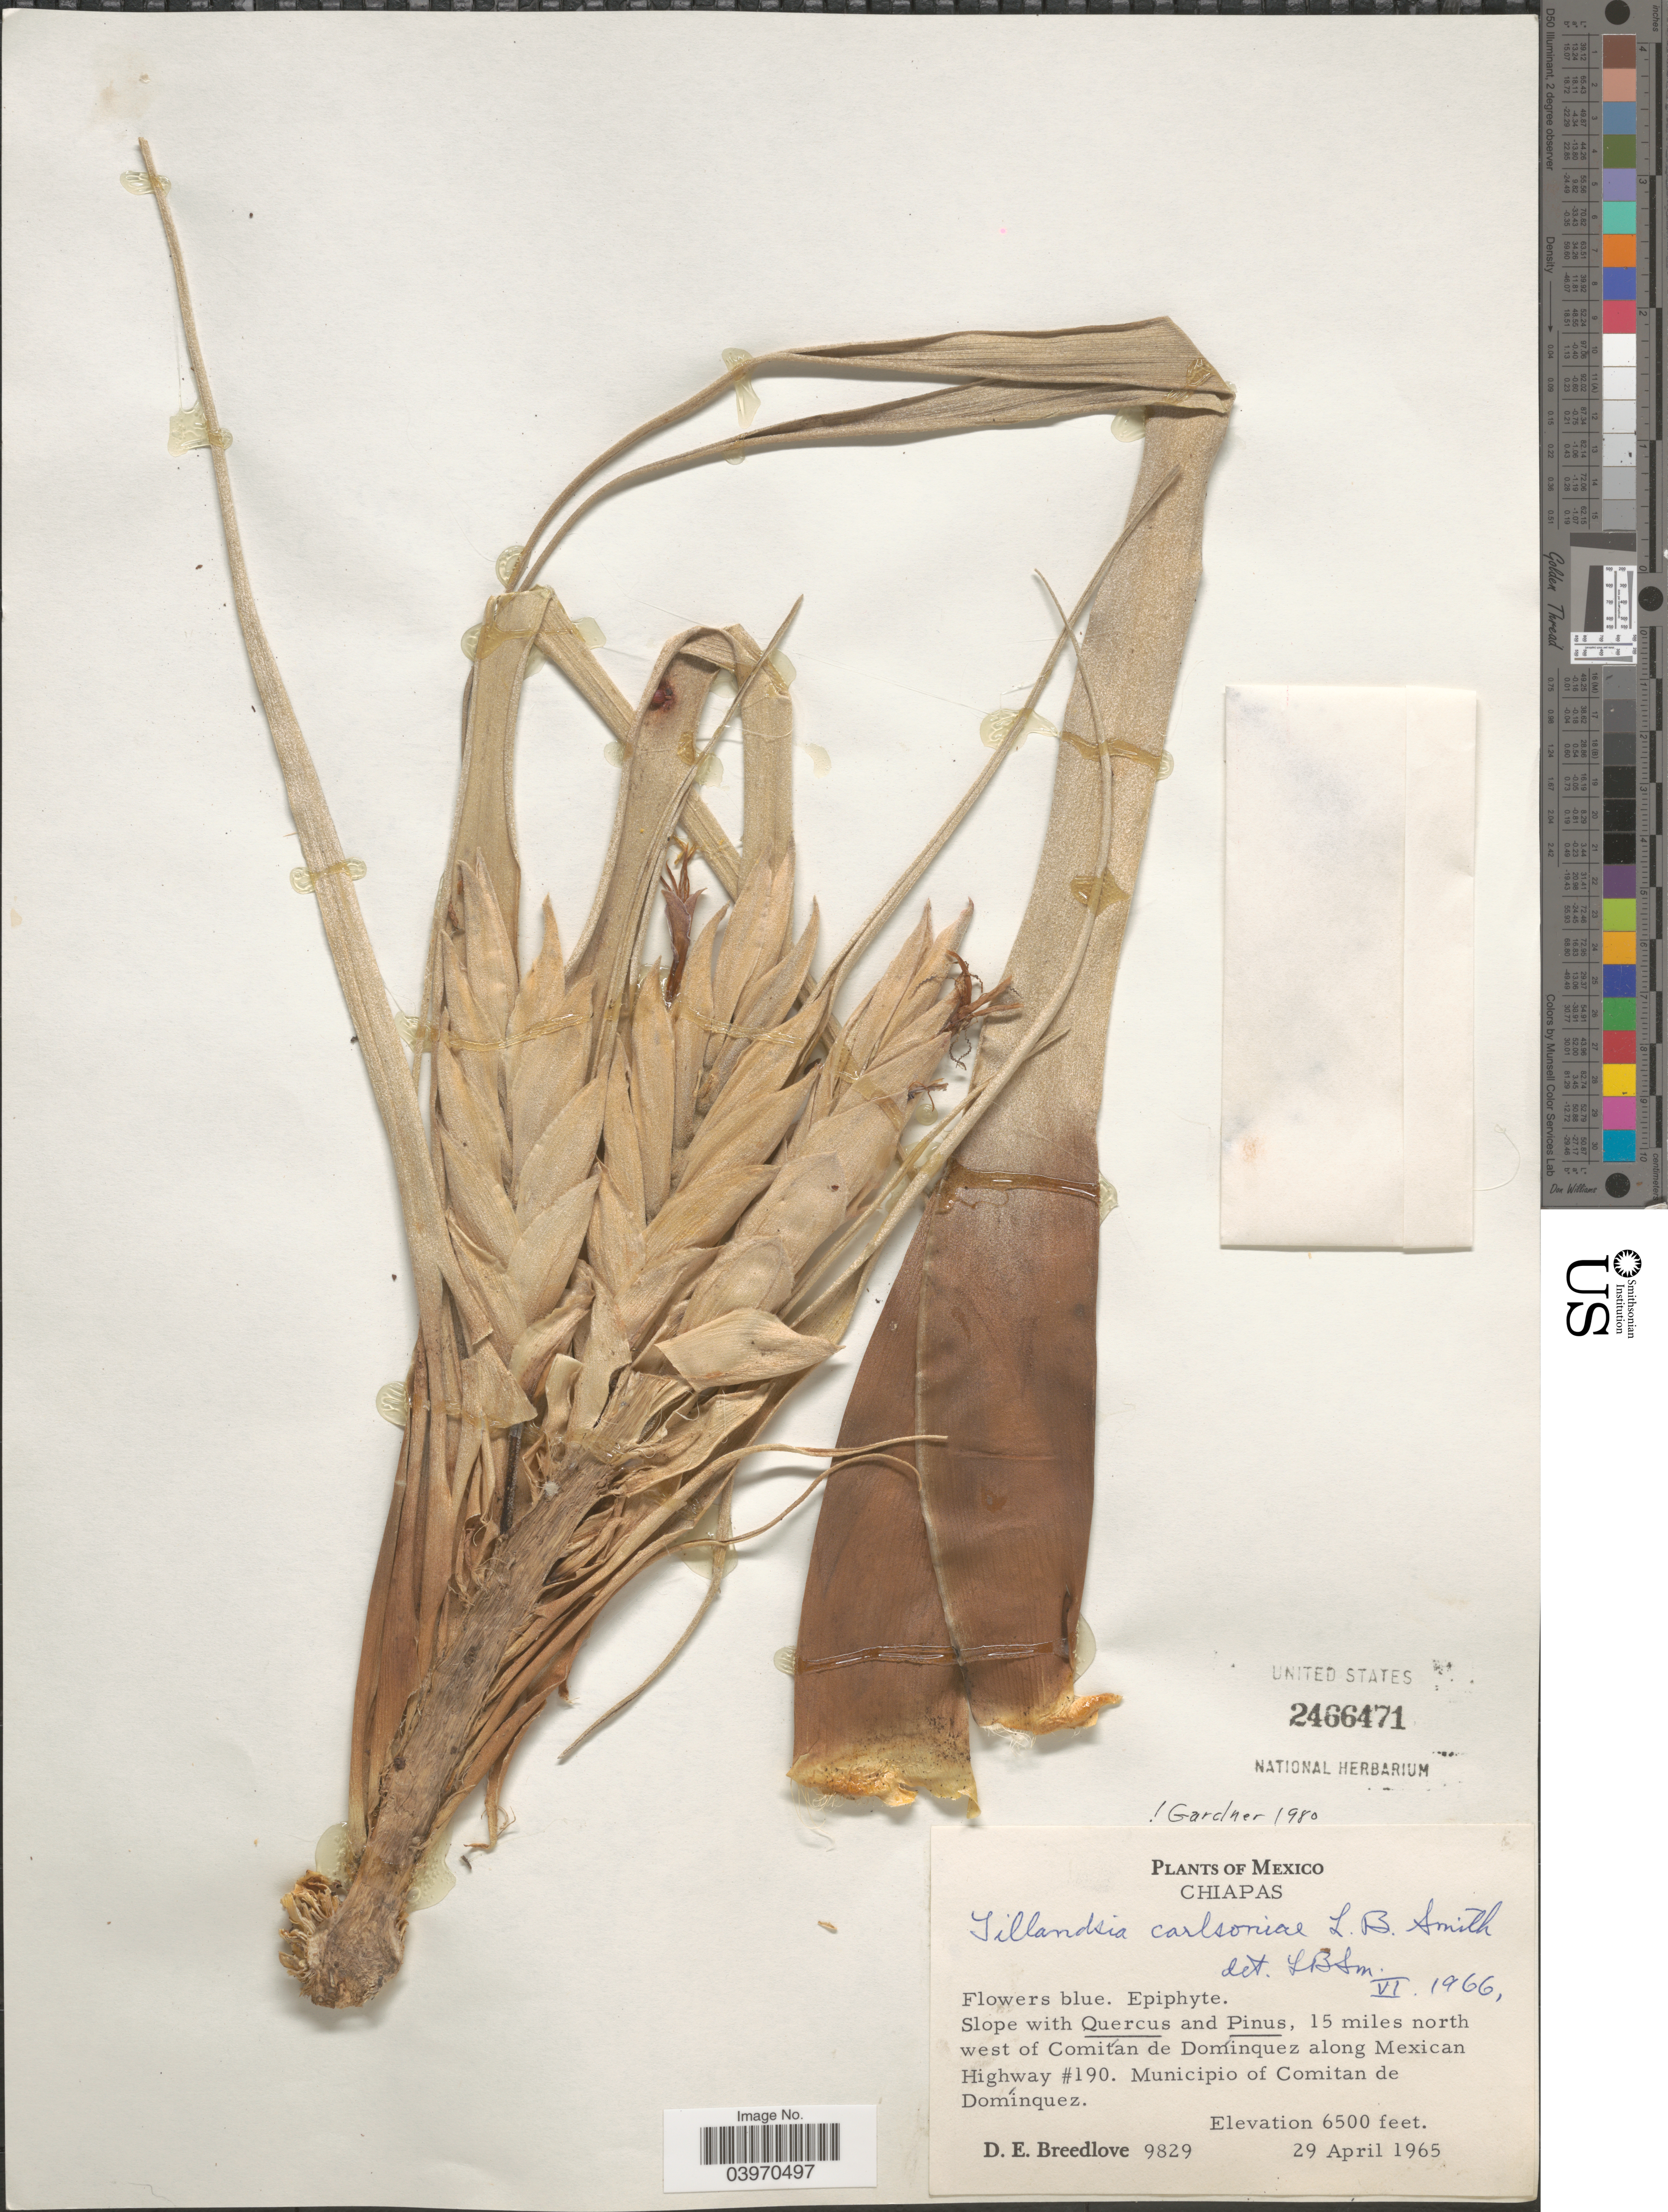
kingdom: Plantae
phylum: Tracheophyta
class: Liliopsida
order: Poales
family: Bromeliaceae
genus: Tillandsia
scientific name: Tillandsia carlsoniae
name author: L.B. Sm.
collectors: D. E. Breedlove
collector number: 9829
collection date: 1965-04-29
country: Mexico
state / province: Chiapas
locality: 15 miles north west of Comitán de Dominquez along Mexican Highway #190. Municipio of Comitan de Dominquez.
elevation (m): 1981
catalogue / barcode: US 2466471